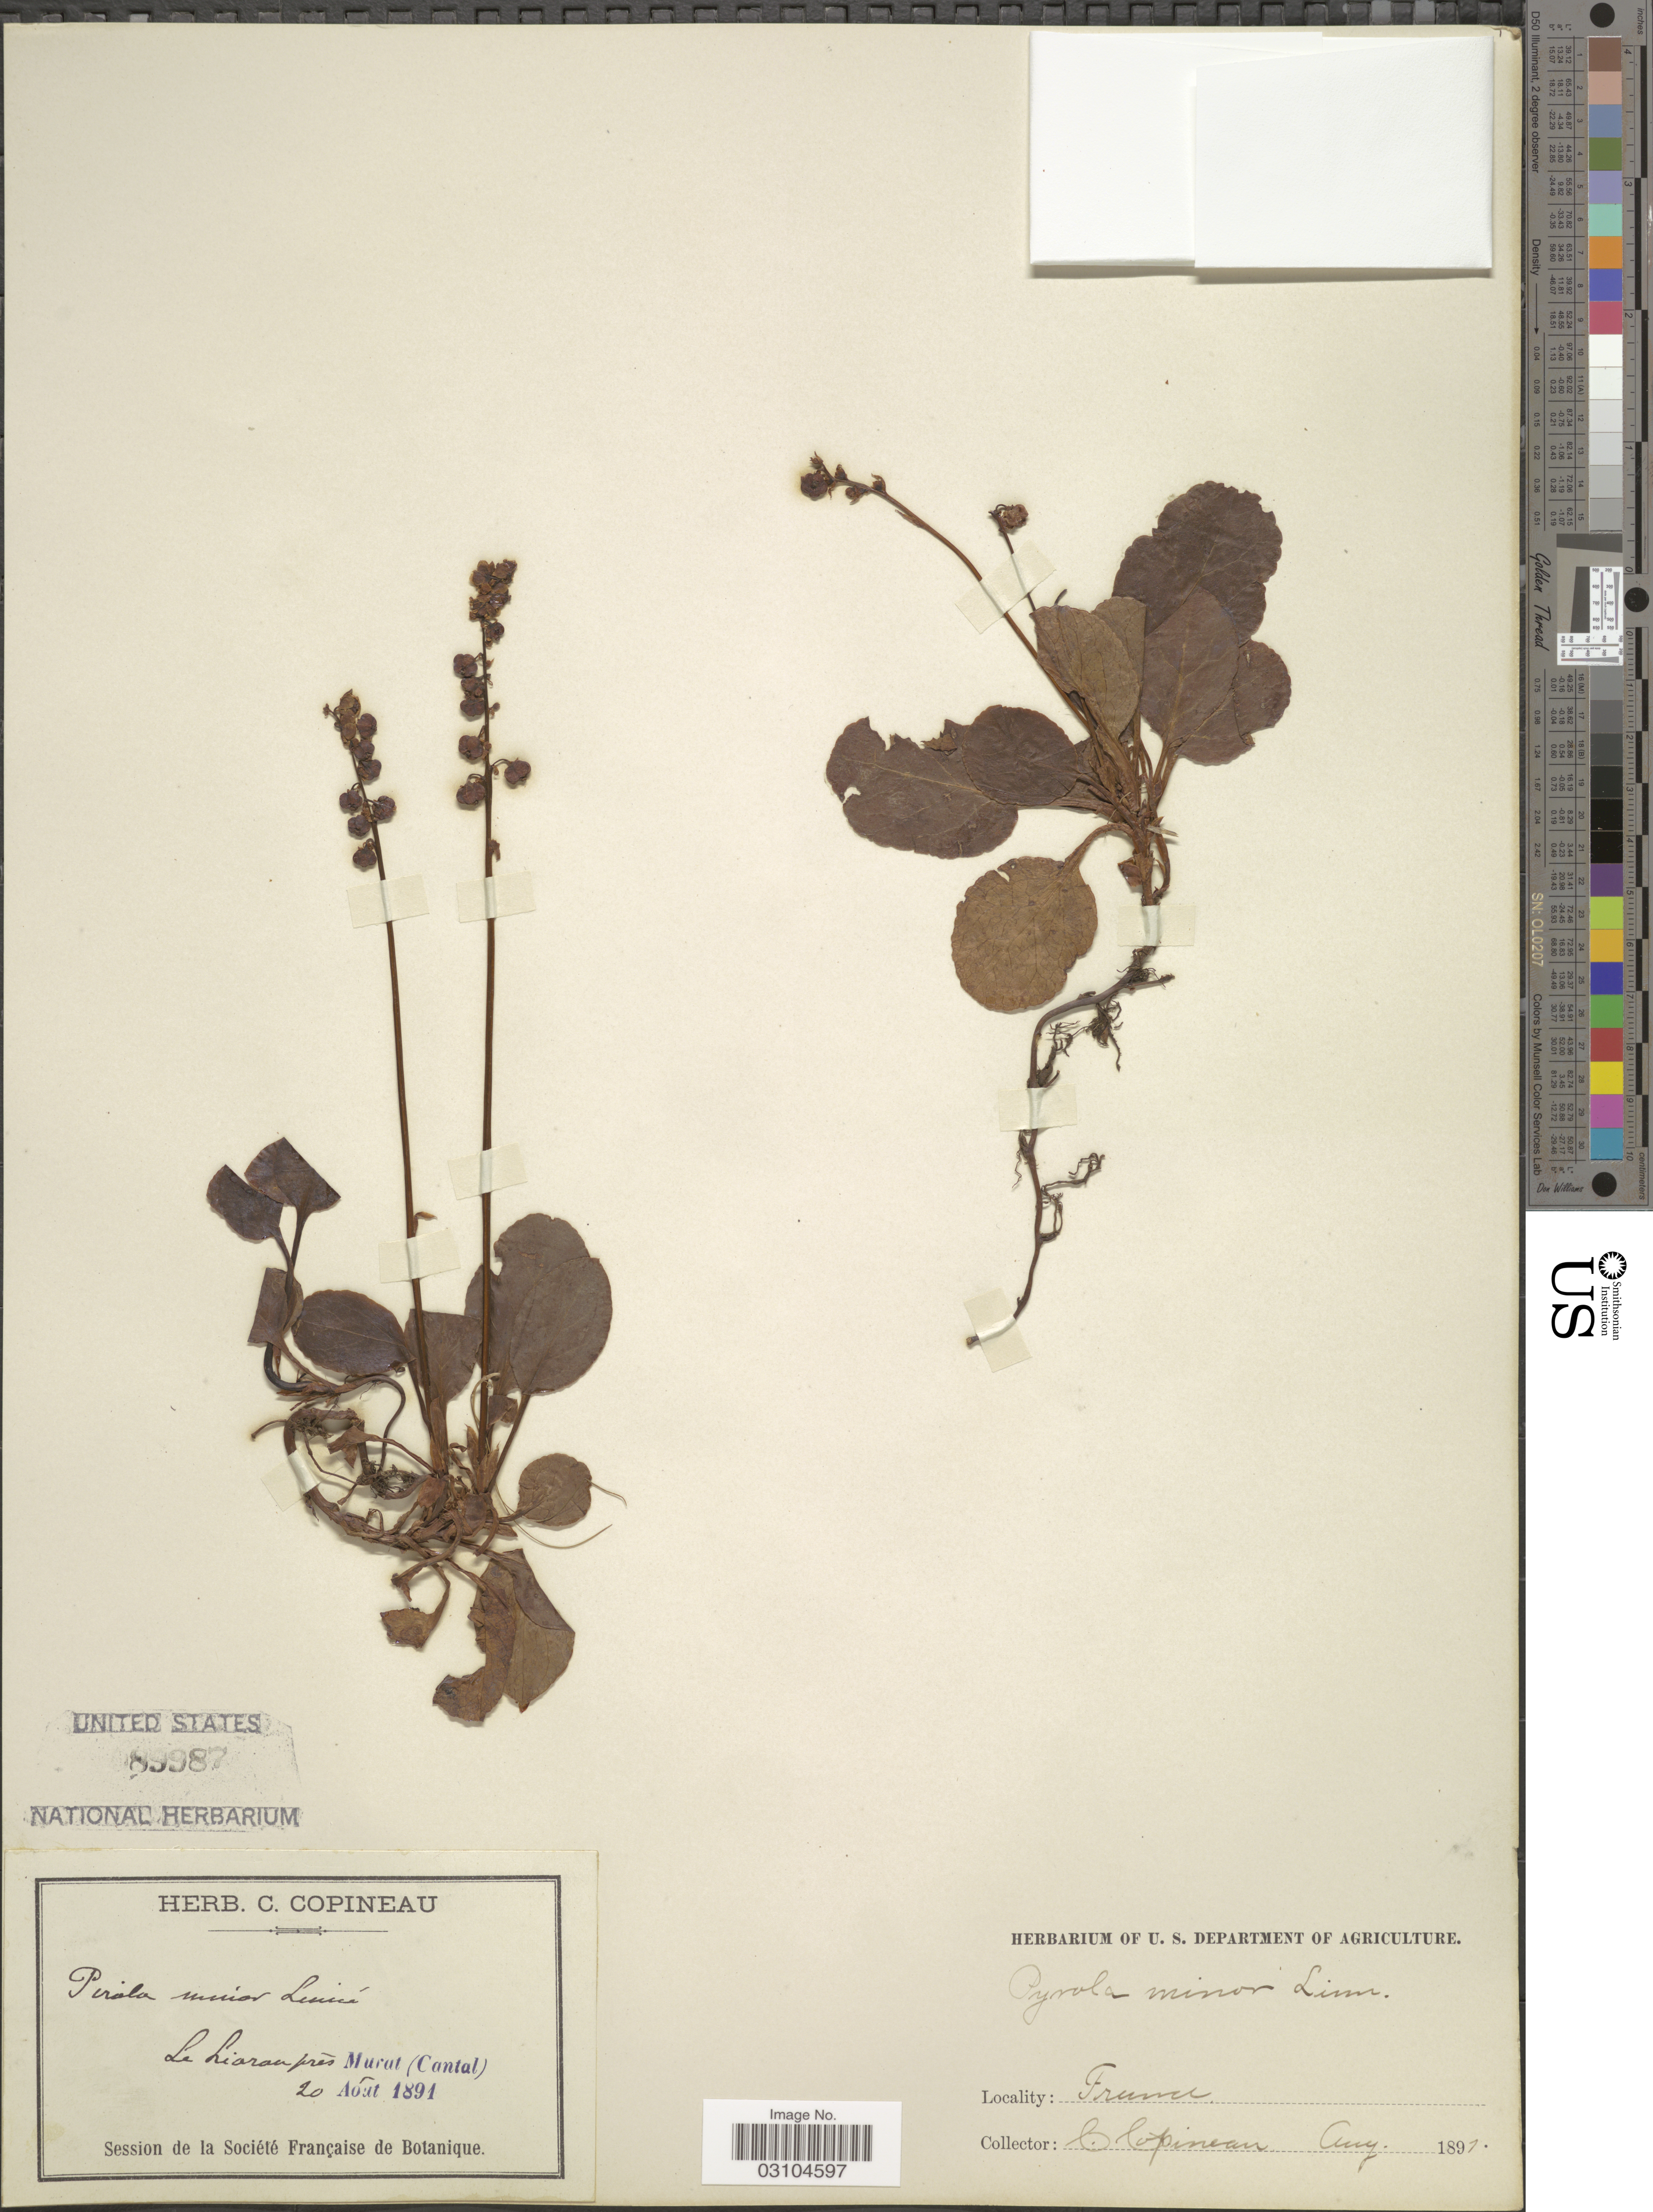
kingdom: Plantae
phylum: Tracheophyta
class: Magnoliopsida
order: Ericales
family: Ericaceae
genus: Pyrola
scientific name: Pyrola minor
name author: L.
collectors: C. Copineau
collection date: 1891-08-20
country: France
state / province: Auvergne-Rhône-Alpes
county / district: Cantal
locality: Le Lioran près Murat (Cantal).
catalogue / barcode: US 89987